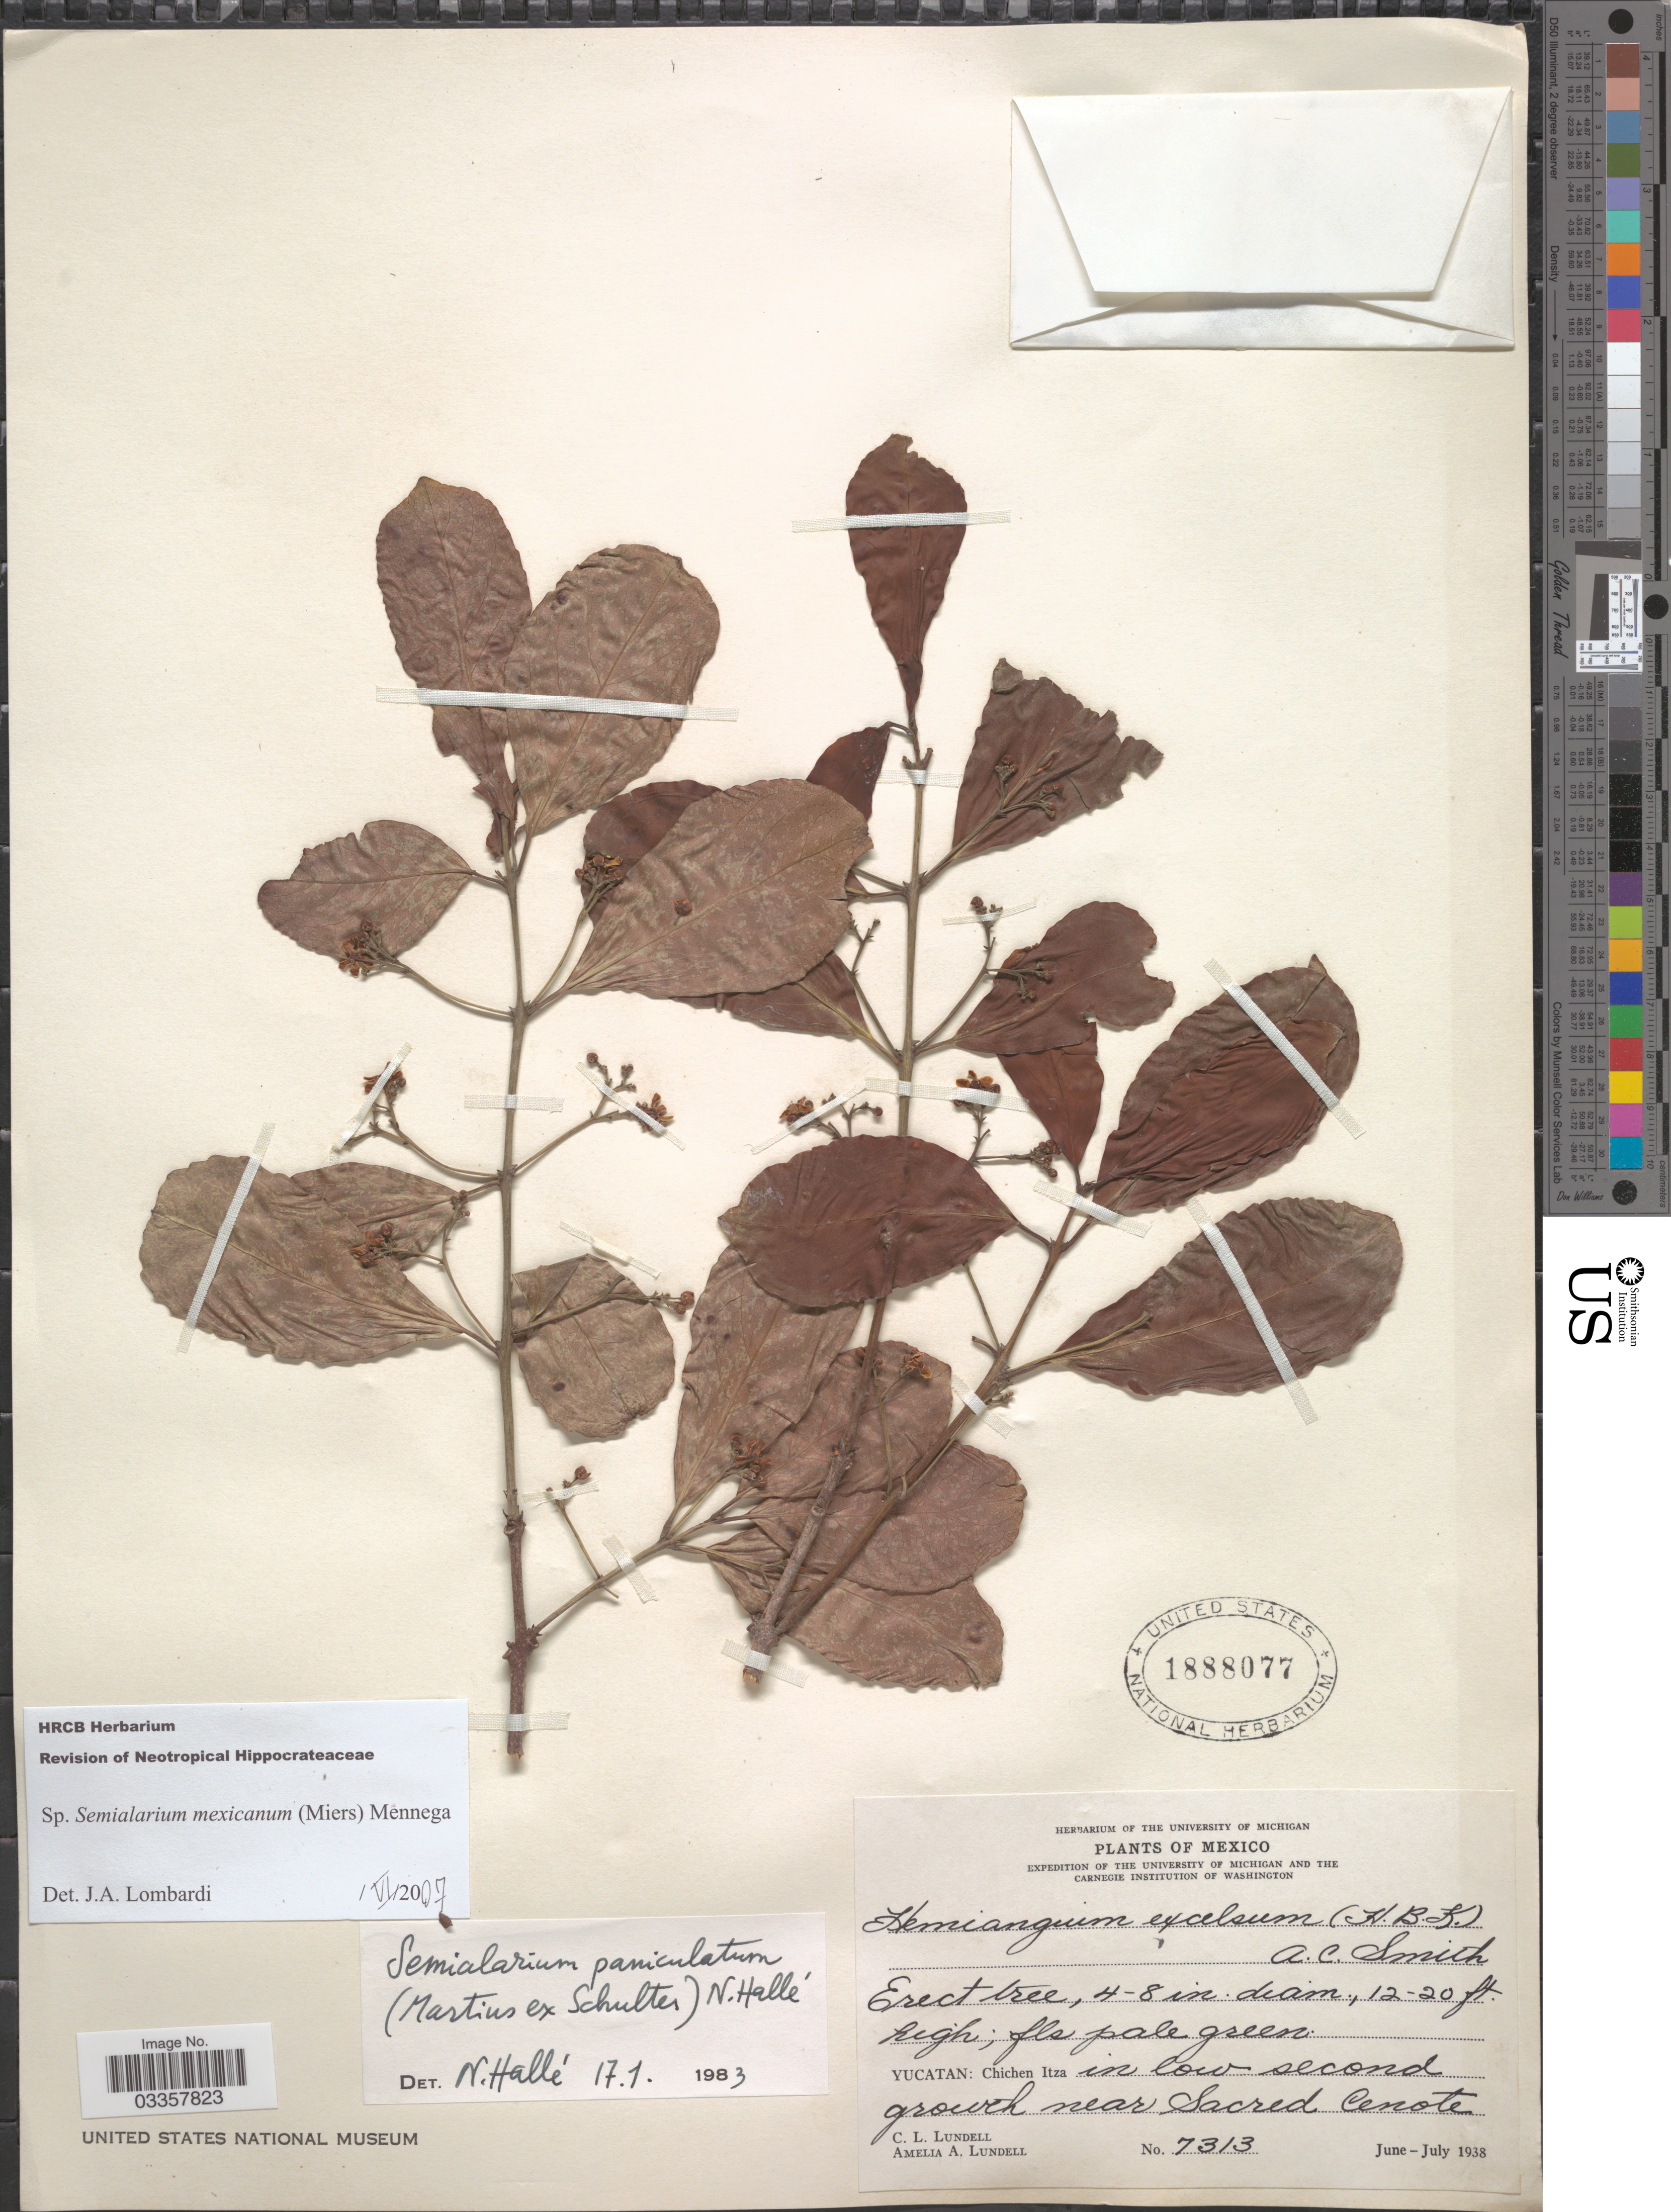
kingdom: Plantae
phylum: Tracheophyta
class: Magnoliopsida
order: Celastrales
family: Celastraceae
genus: Semialarium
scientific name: Semialarium mexicanum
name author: (Miers) Mennega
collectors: C. L. Lundell & A. A. Lundell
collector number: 7313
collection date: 1938-06/1938-07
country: Mexico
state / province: Yucatán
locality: Chichen Itza in low second growth near Sacred Cenote.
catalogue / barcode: US 1888077